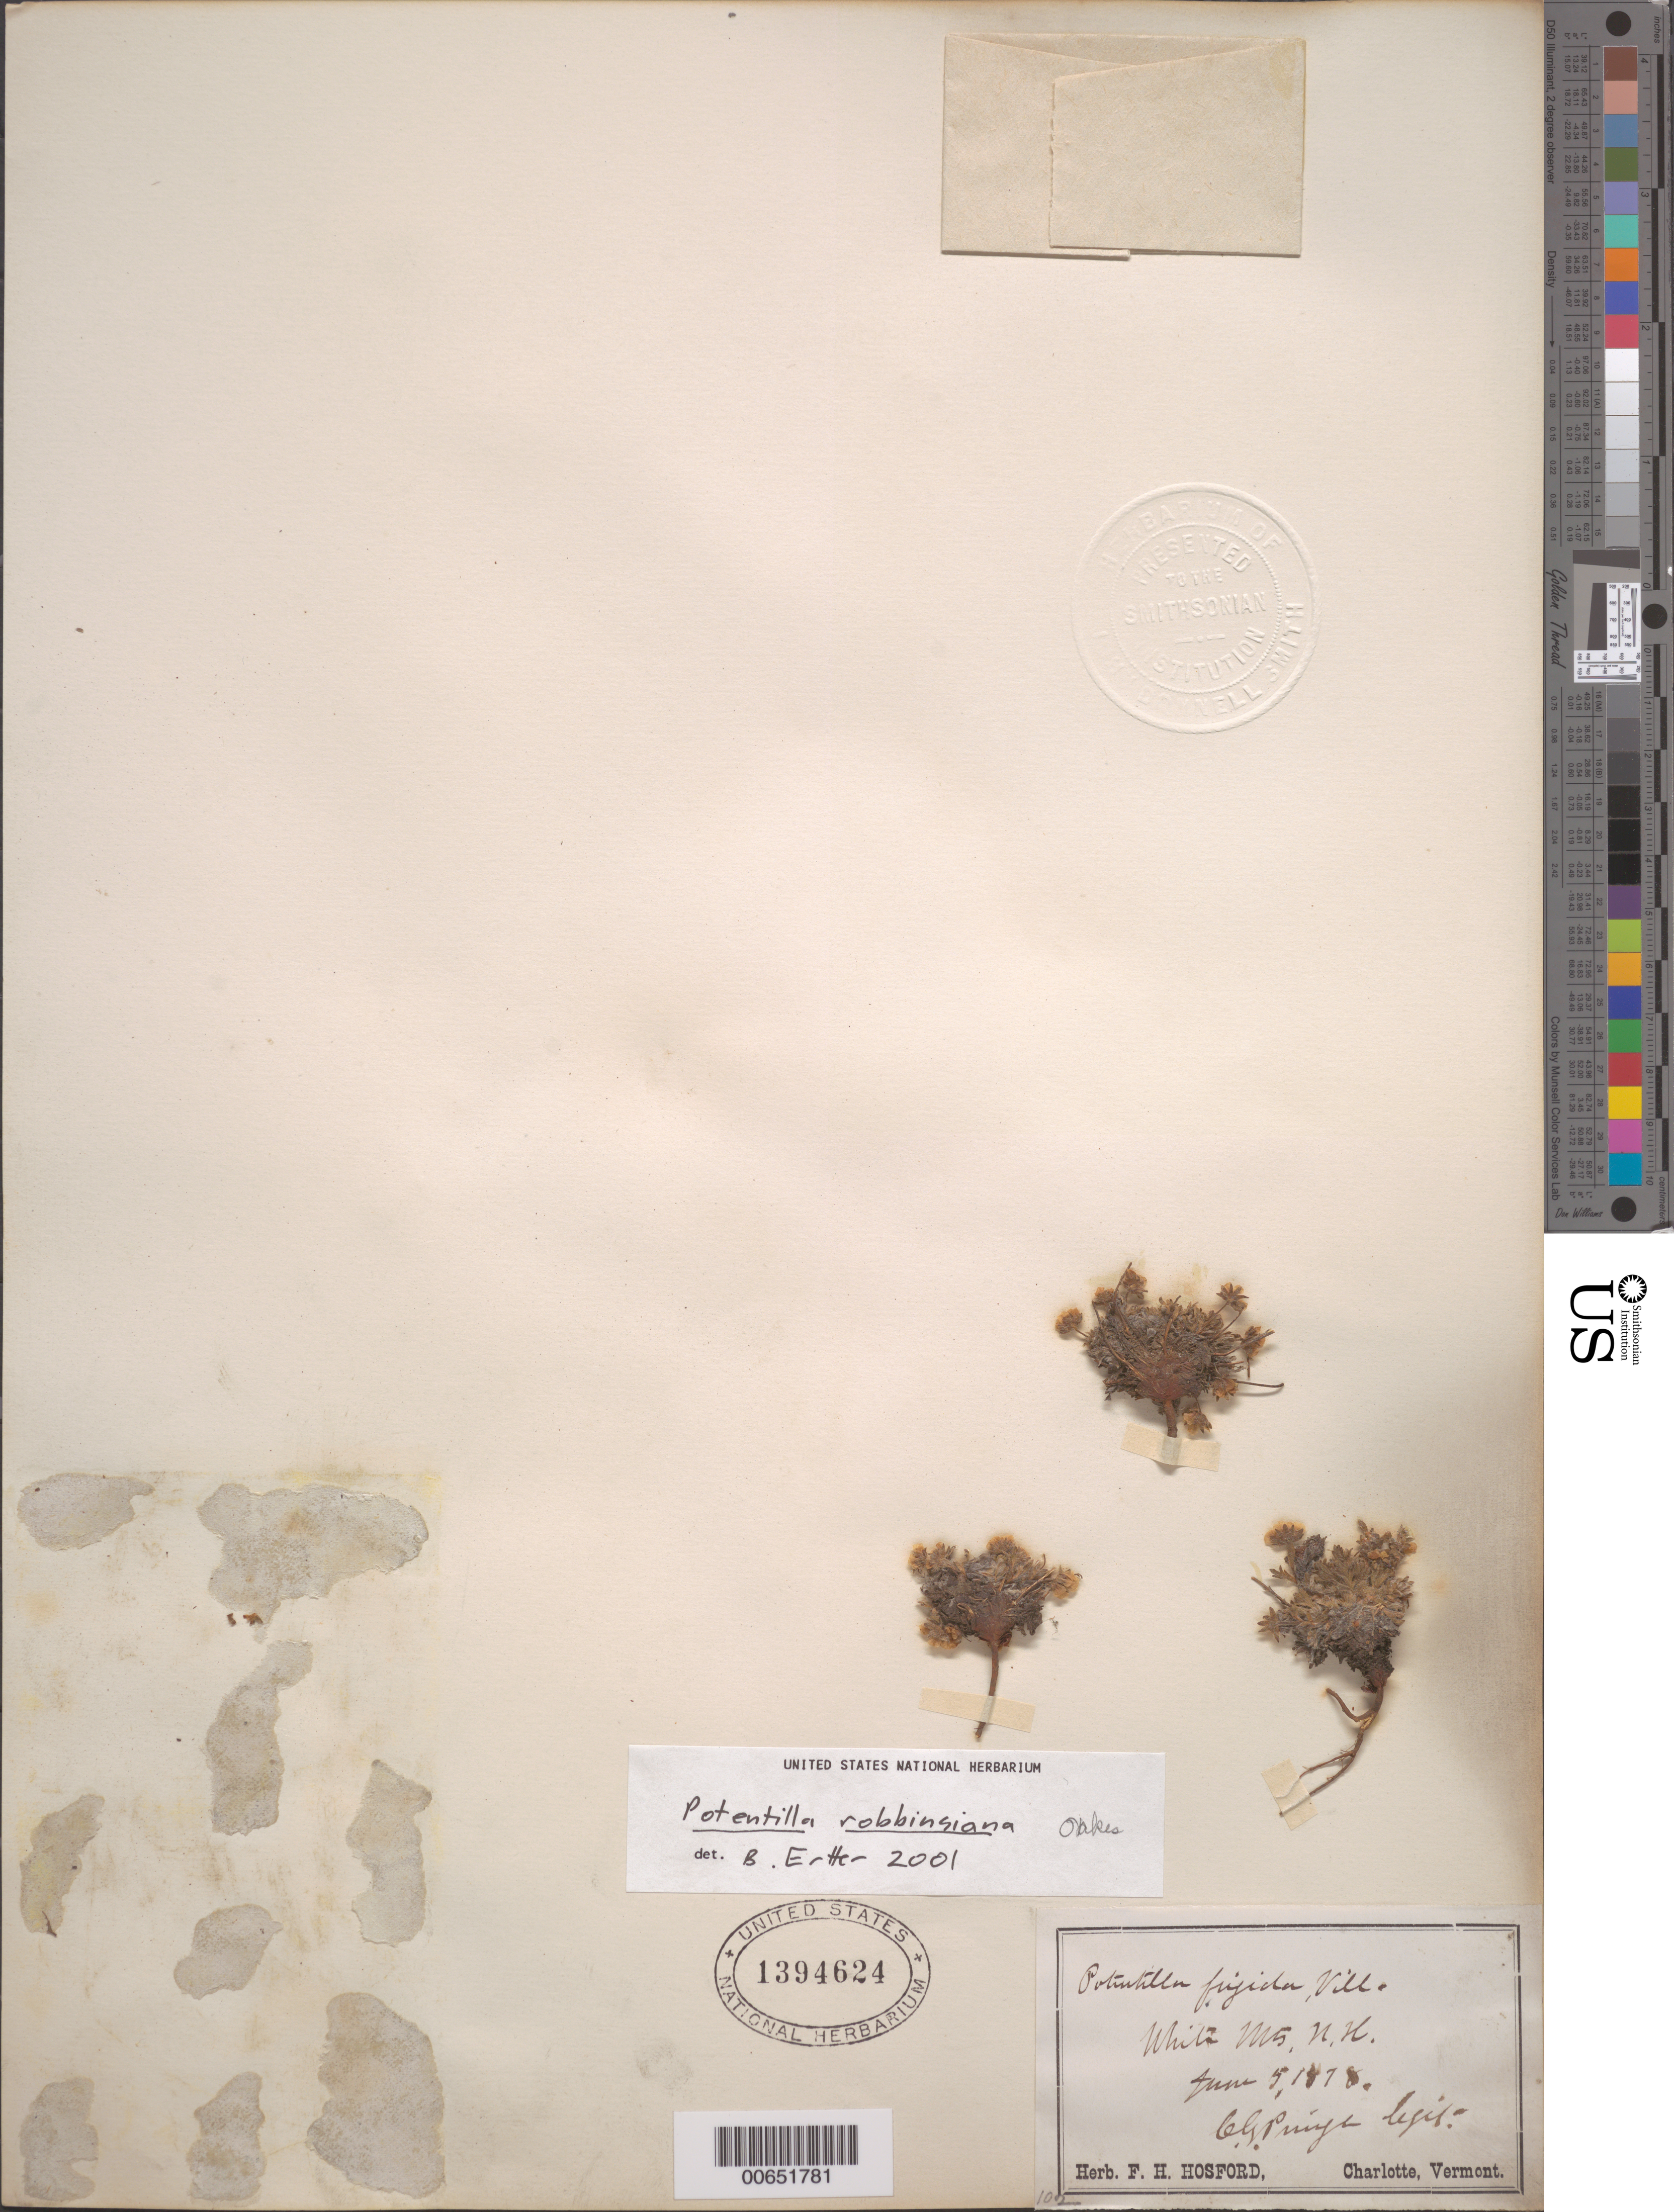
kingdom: Plantae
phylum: Tracheophyta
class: Magnoliopsida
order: Rosales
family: Rosaceae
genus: Potentilla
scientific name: Potentilla robbinsiana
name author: (Lehm. ex Rydb.) Oakes ex Rydb.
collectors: C. G. Pringle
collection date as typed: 05 Jun 1878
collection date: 1878-06-05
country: United States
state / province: New Hampshire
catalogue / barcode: US 1394624